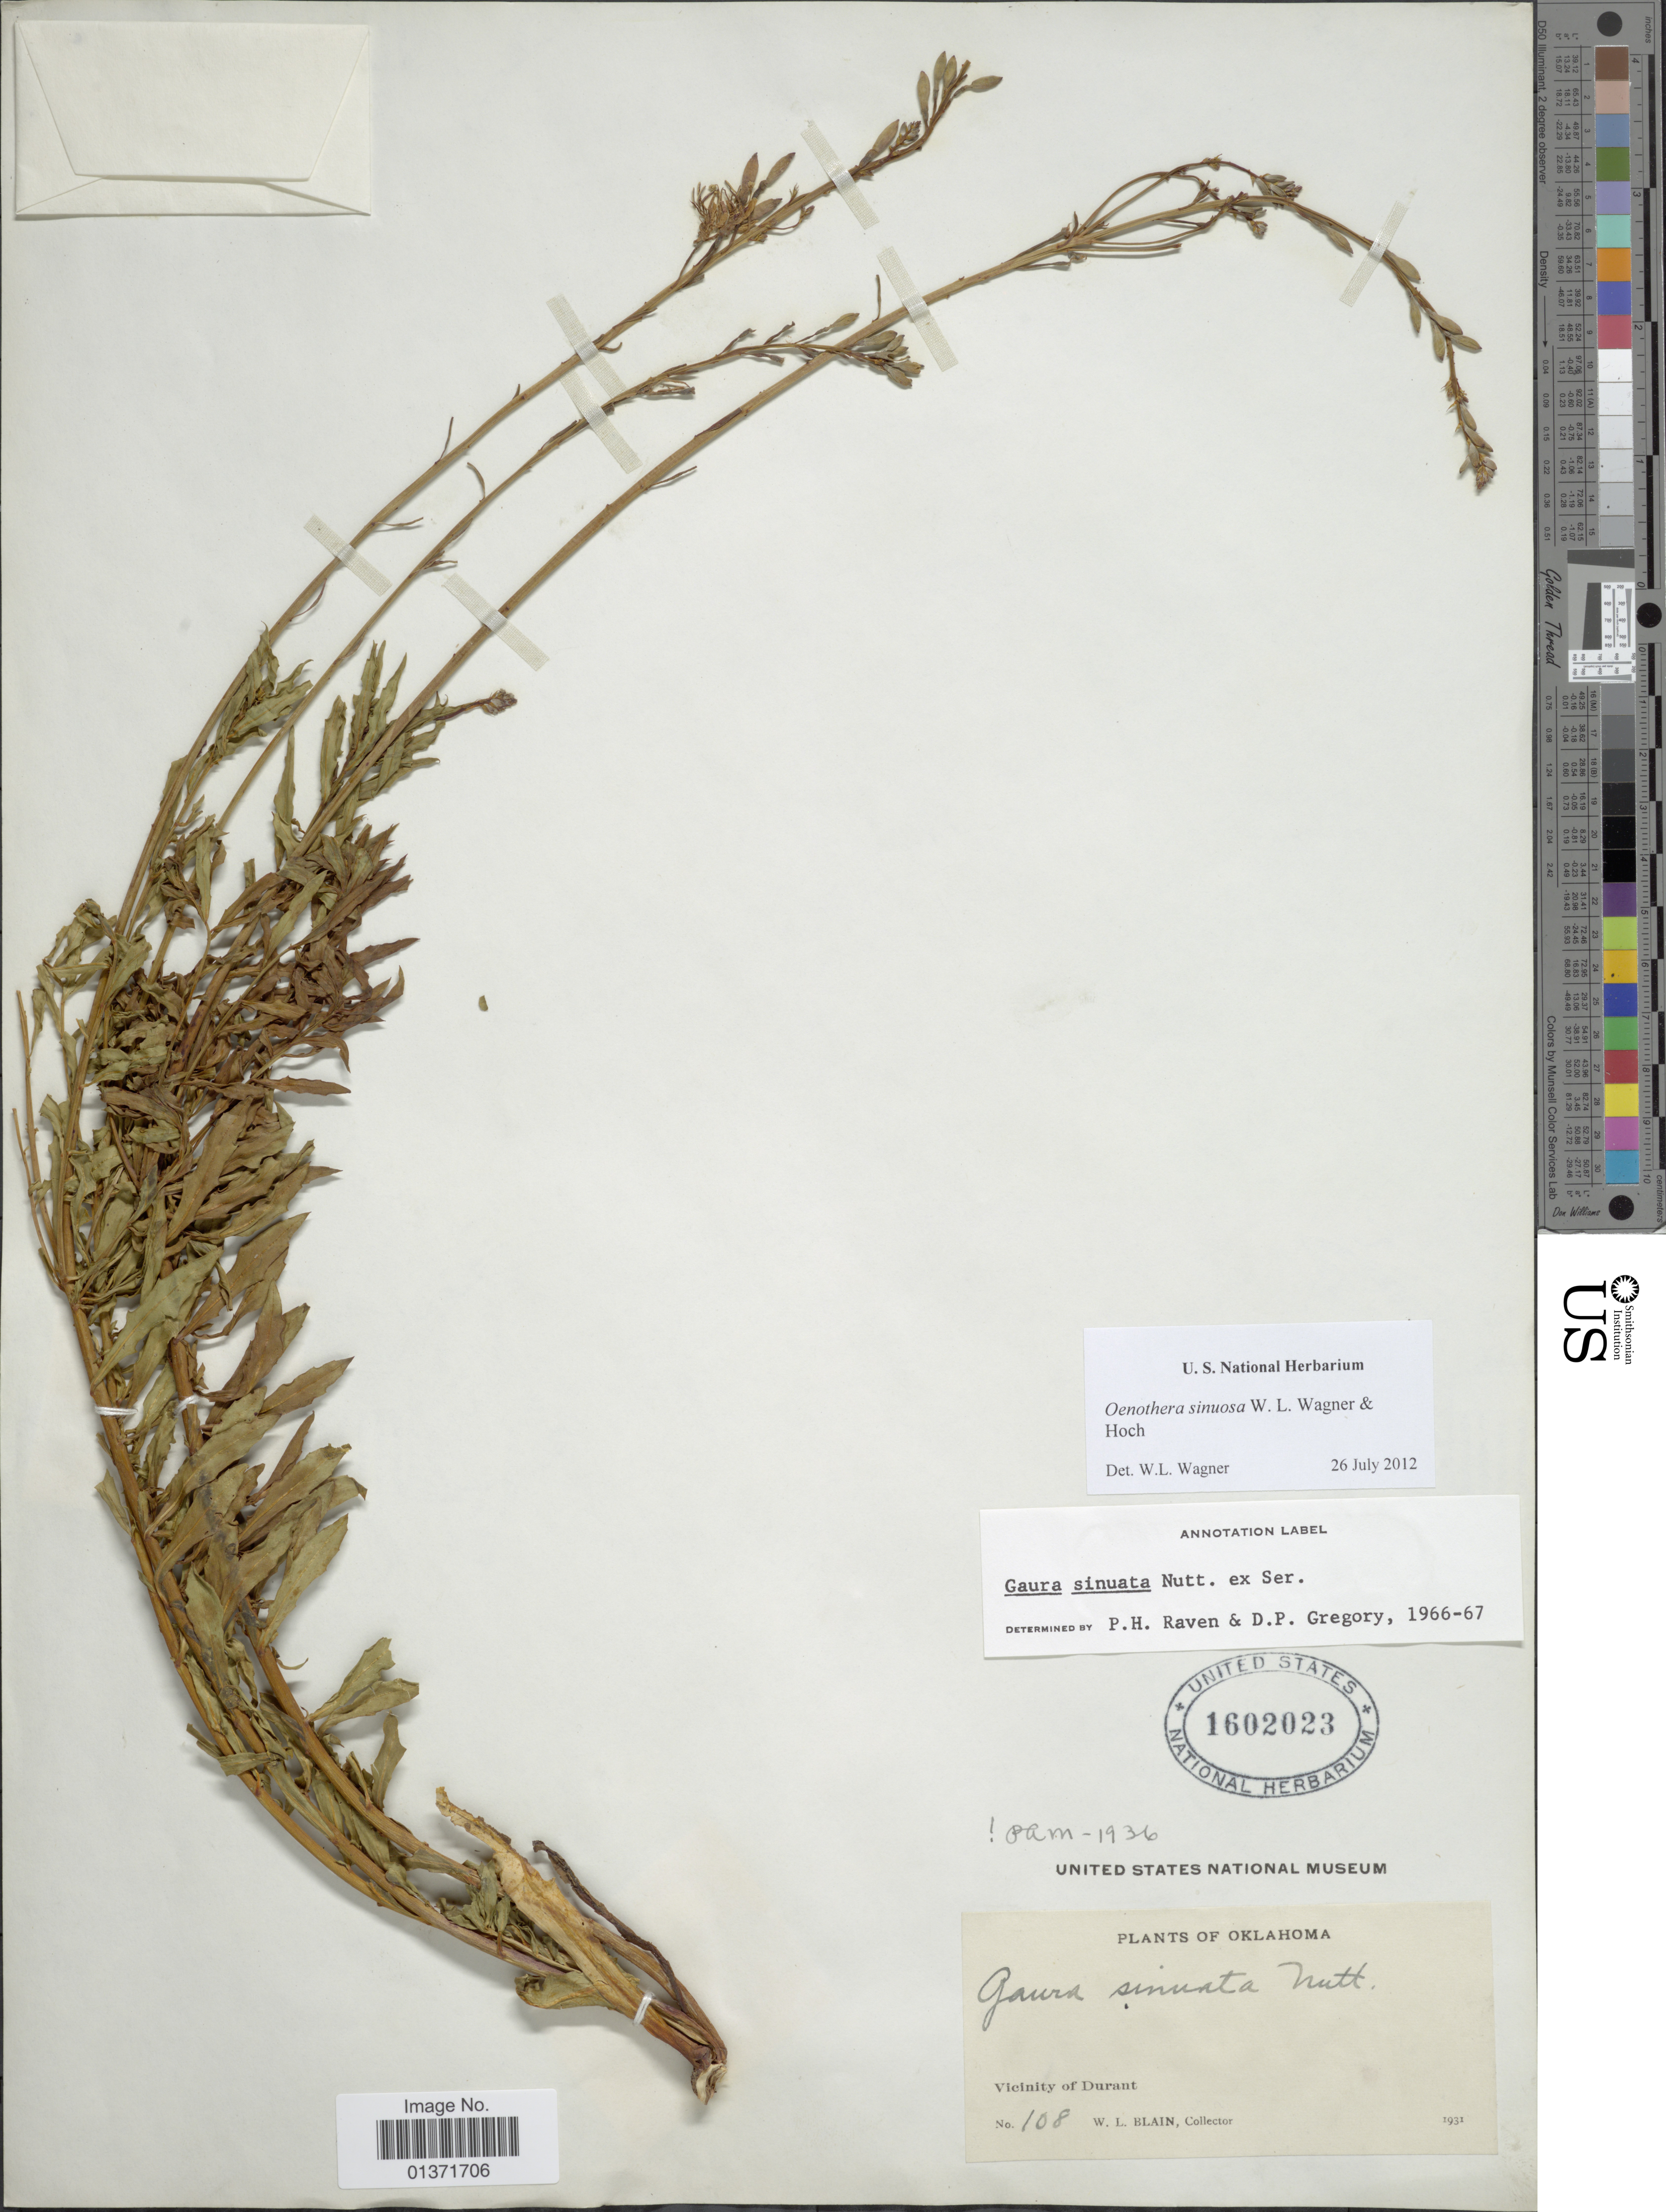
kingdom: Plantae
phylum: Tracheophyta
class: Magnoliopsida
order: Myrtales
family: Onagraceae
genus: Oenothera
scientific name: Oenothera sinuosa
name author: Nutt. ex Ser.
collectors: W. Blain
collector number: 108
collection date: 1931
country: United States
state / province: Oklahoma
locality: Vicinity of Durant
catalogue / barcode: US 1602023